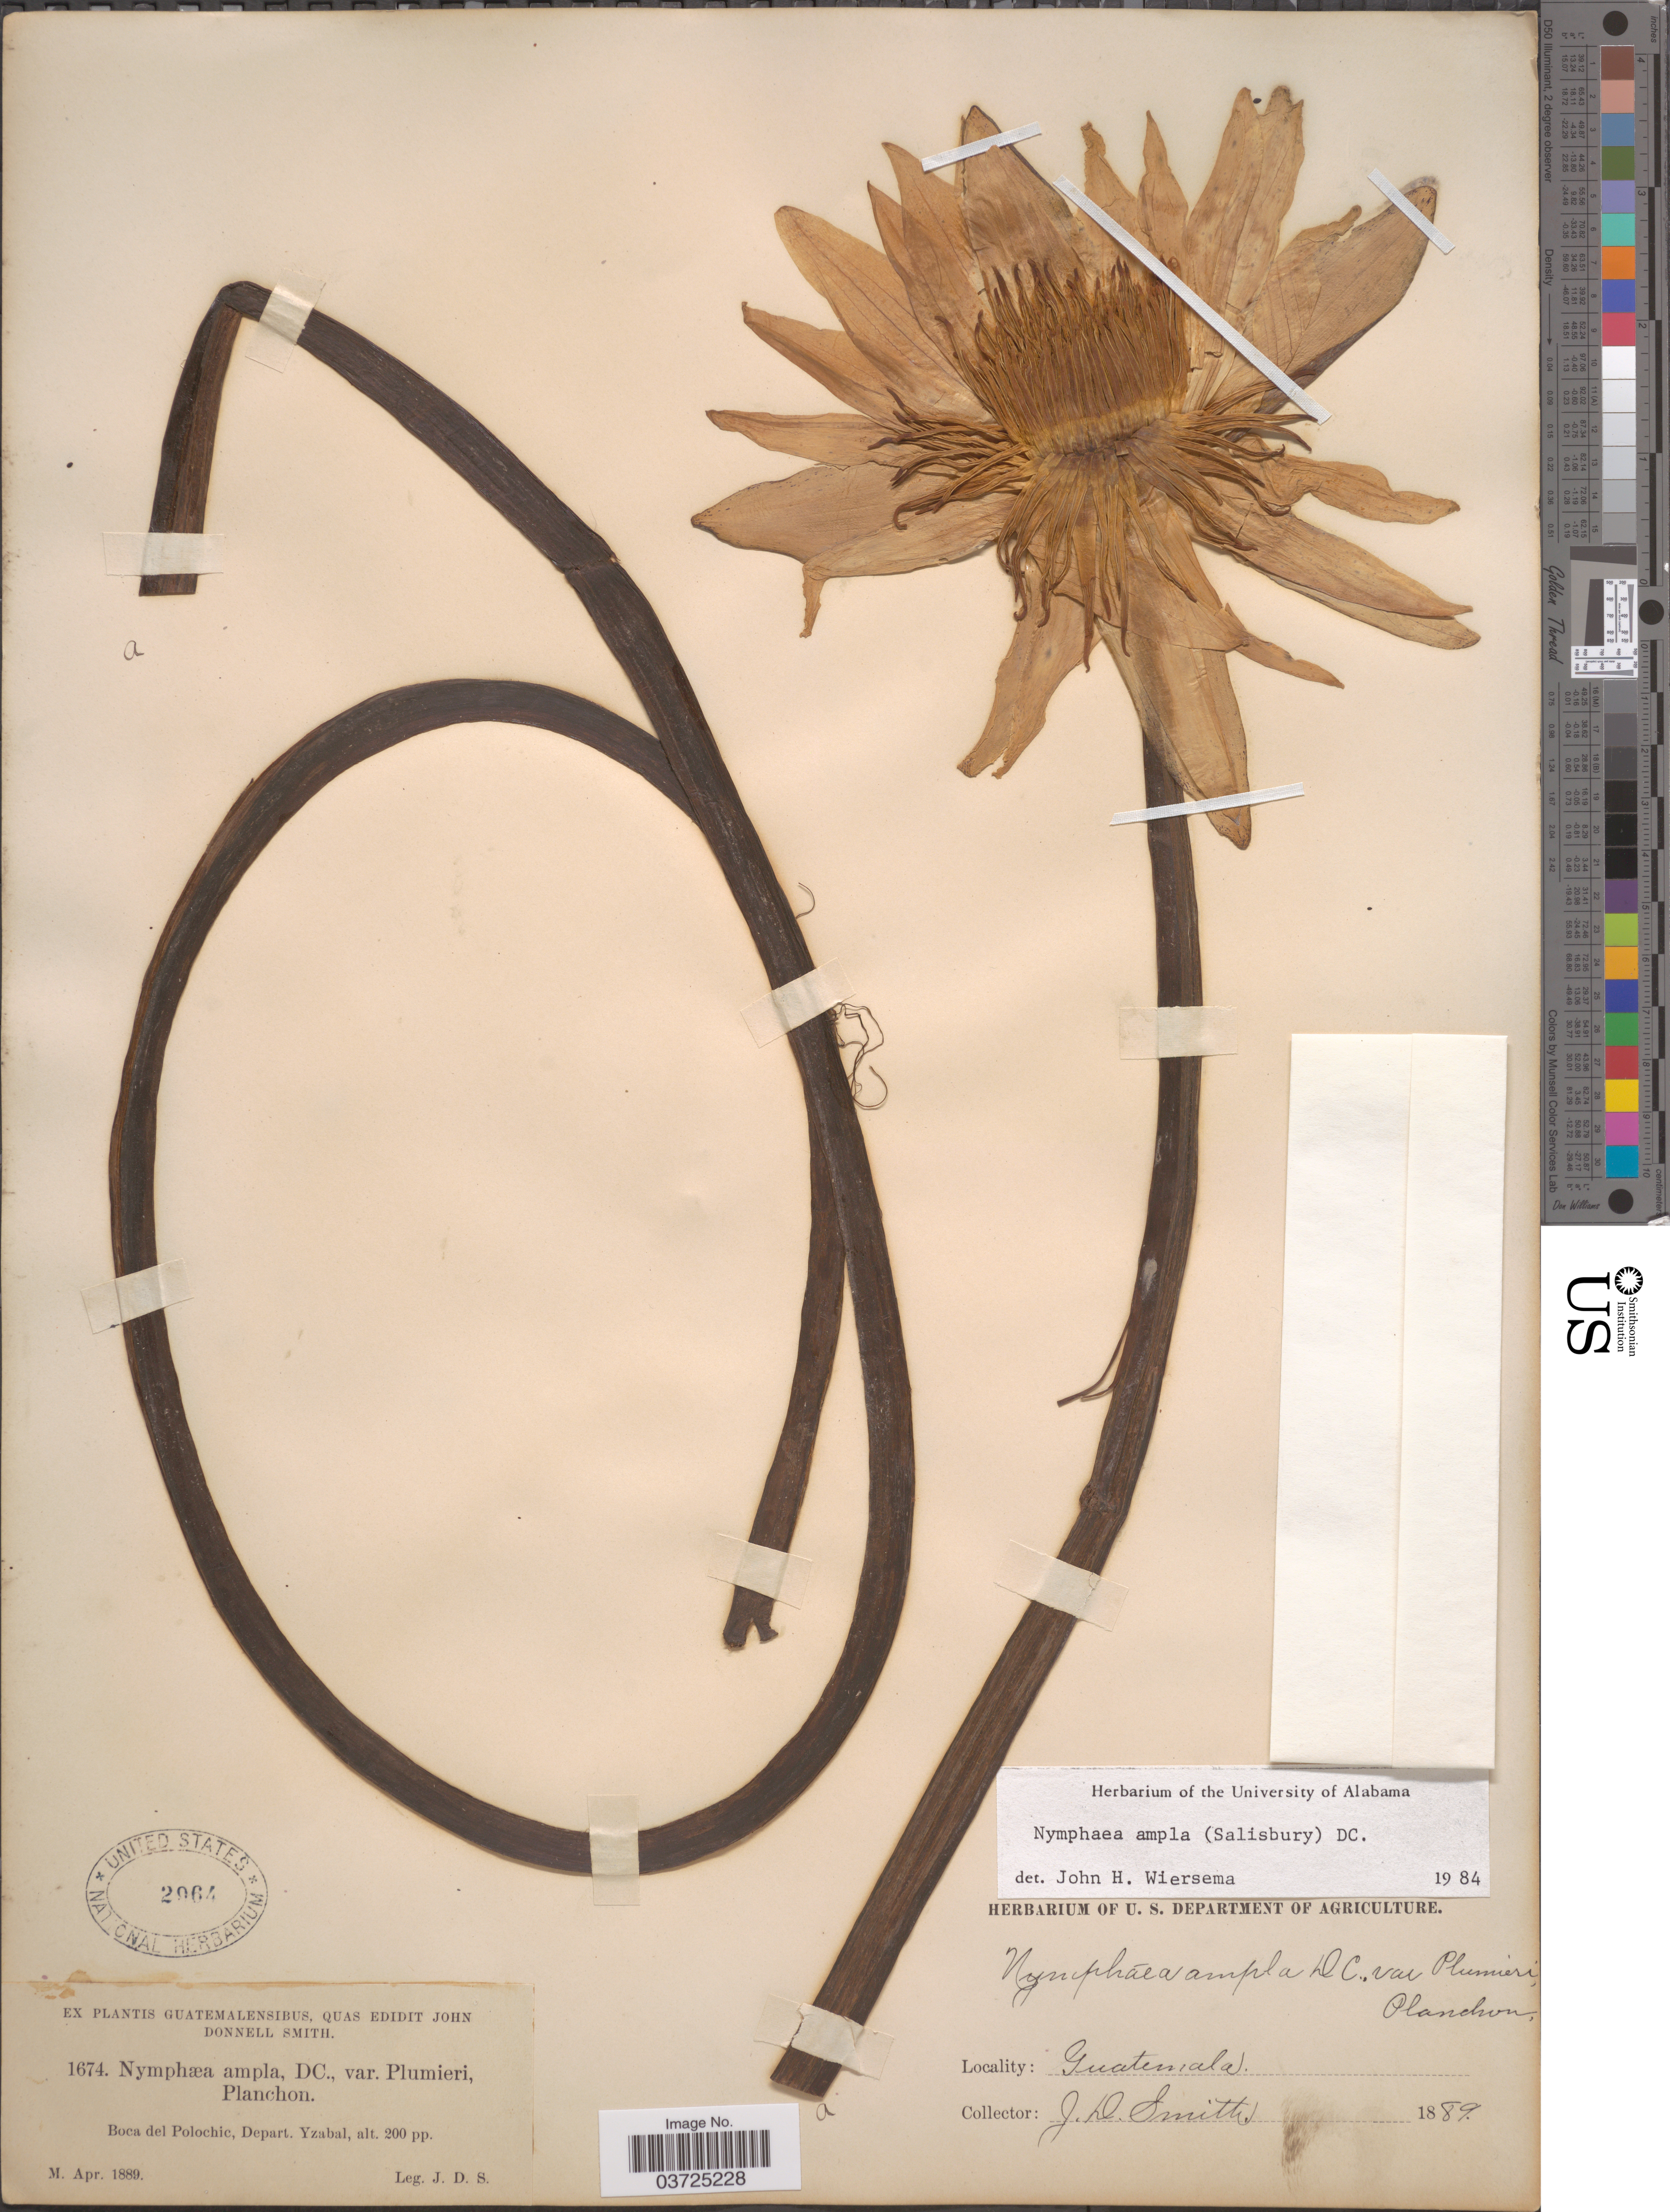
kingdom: Plantae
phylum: Tracheophyta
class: Magnoliopsida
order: Nymphaeales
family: Nymphaeaceae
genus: Nymphaea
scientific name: Nymphaea ampla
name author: (Salisb.) DC.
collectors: J. Donnell Smith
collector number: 1674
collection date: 1889-04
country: Guatemala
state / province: Izabal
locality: Boca del Polochic, Depart. Yzabal.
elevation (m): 61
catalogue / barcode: US 2964